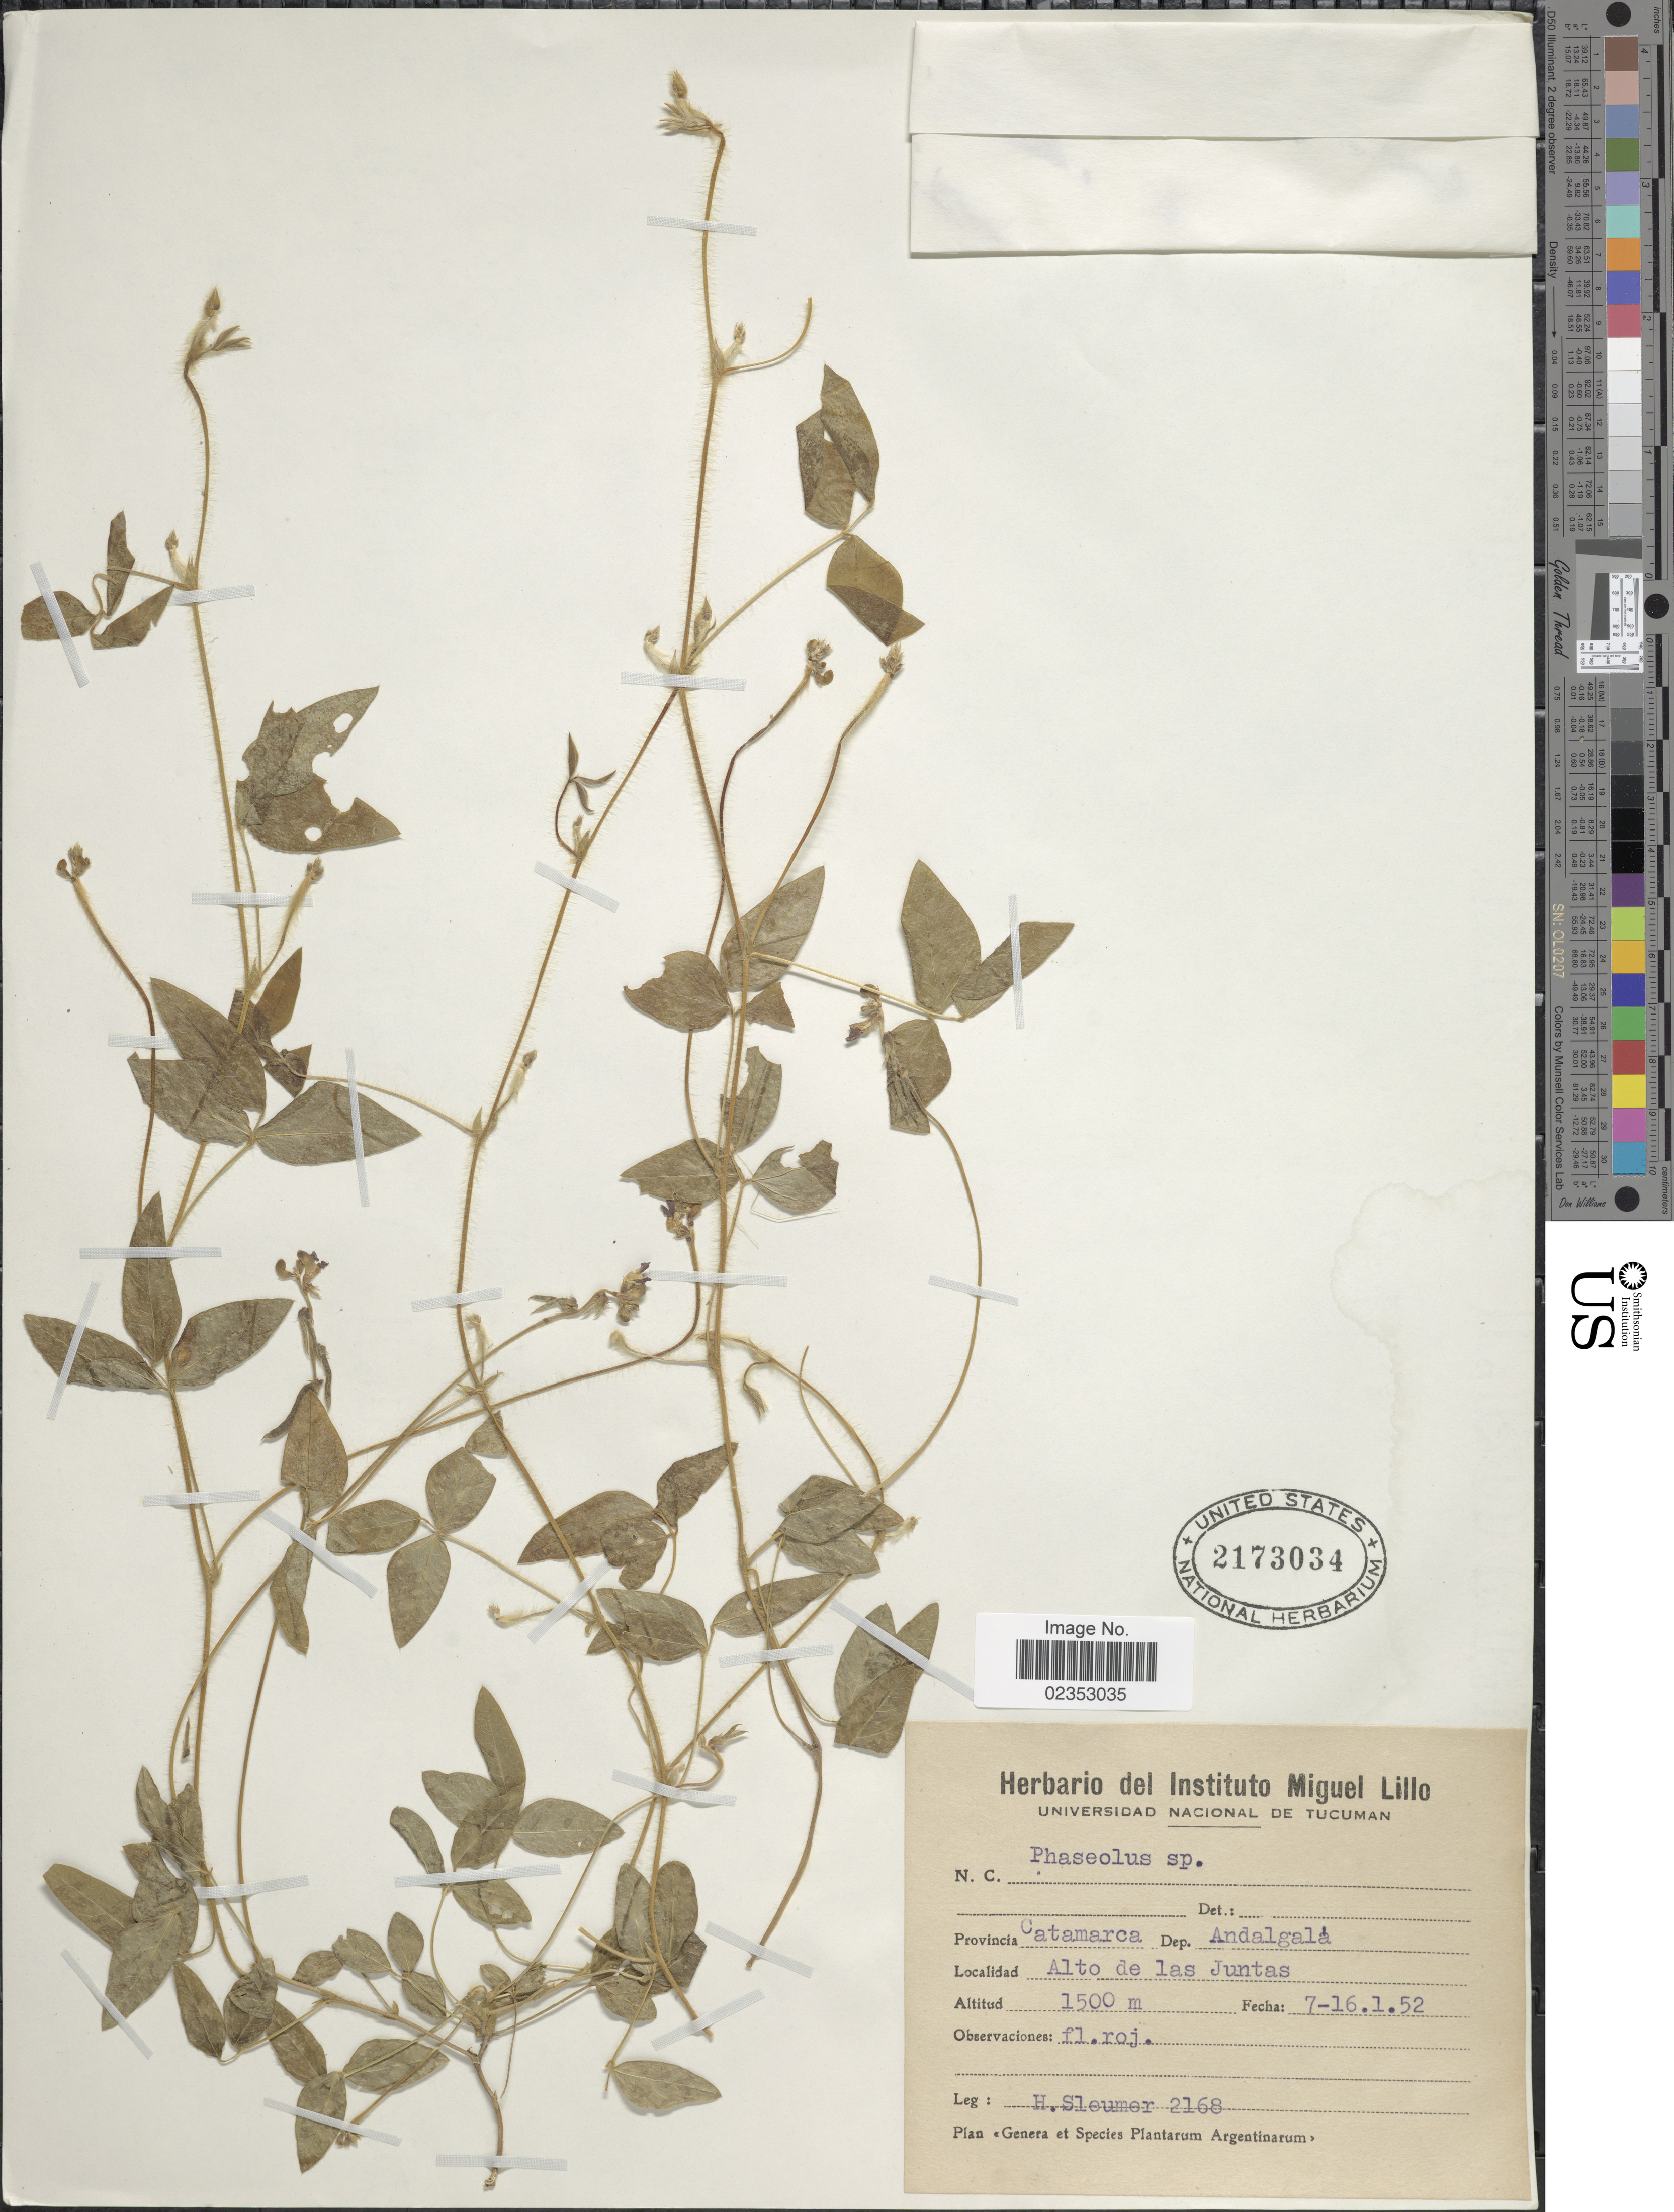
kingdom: Plantae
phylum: Tracheophyta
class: Magnoliopsida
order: Fabales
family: Fabaceae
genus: Macroptilium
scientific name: Macroptilium fraternum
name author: Juarez & S. Perez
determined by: Ribeiro, C. L.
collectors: H. O. Sleumer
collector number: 2168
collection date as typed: Transcribed d/m/y: 7/1/52 to 16/1/52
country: Argentina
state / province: Catamarca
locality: Dep. Andalgalá, Alto de las Juntas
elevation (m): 1500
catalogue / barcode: US 2173034